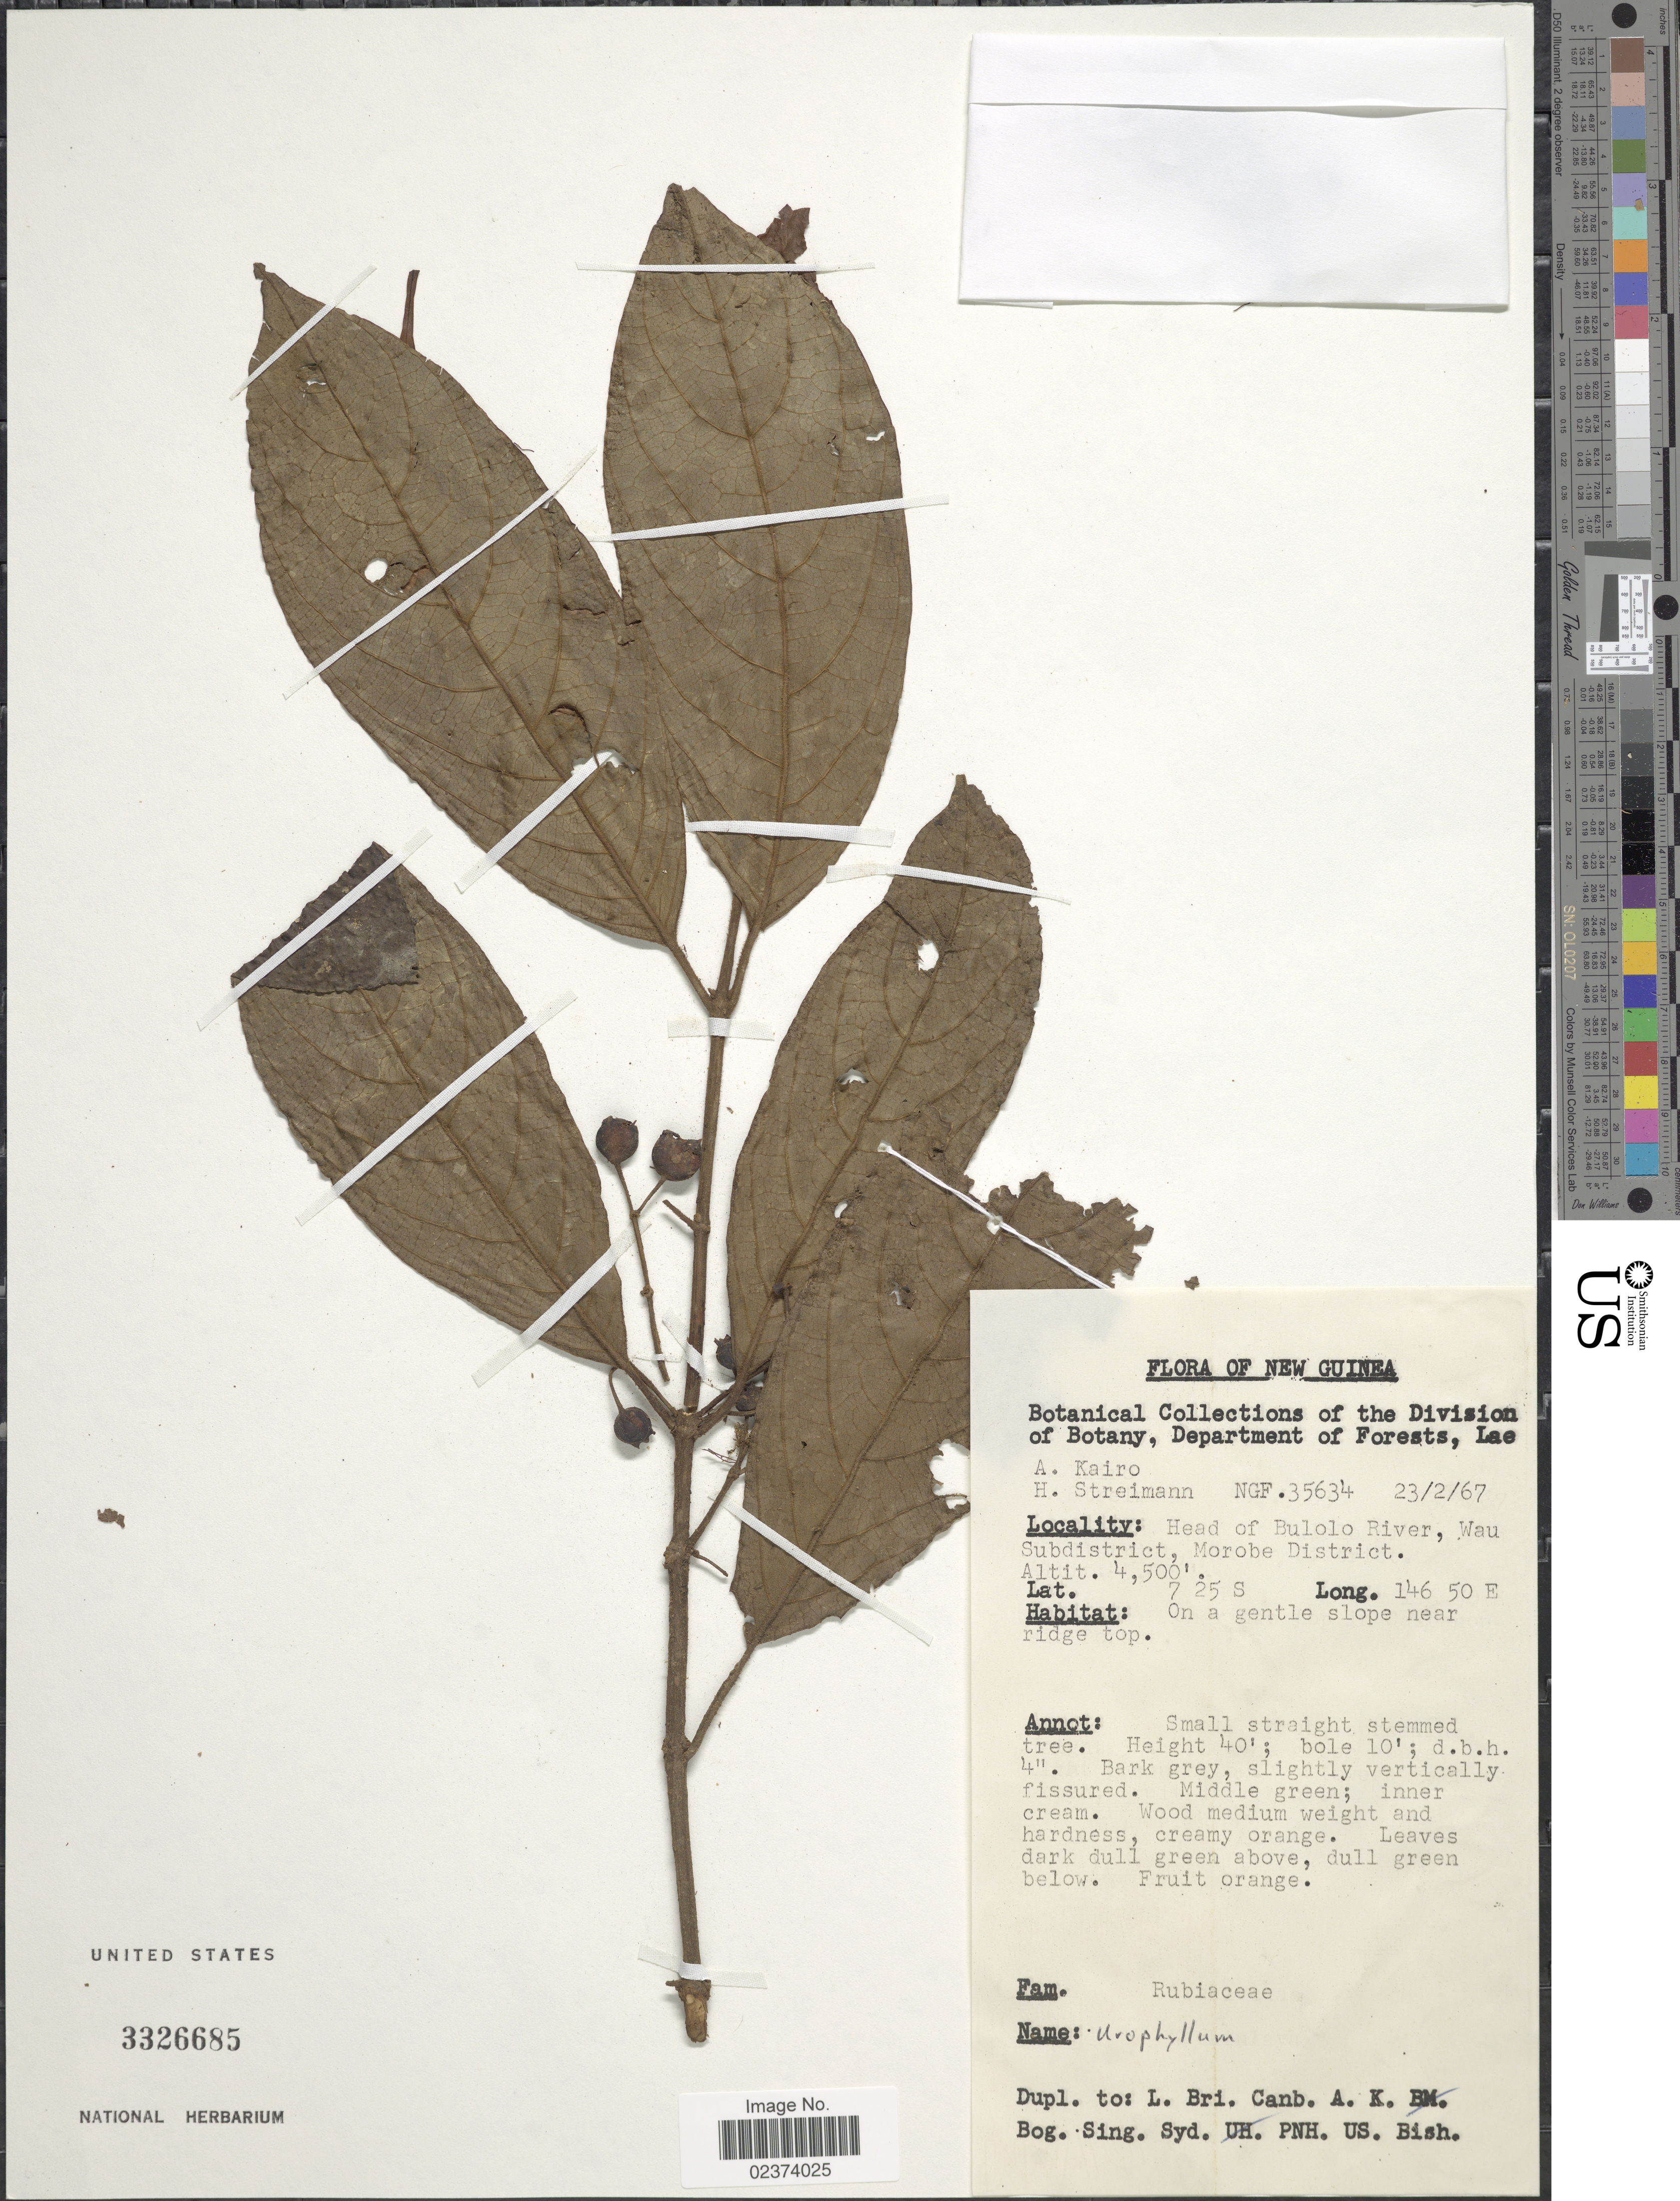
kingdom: Plantae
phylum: Tracheophyta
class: Magnoliopsida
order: Gentianales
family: Rubiaceae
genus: Urophyllum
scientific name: Urophyllum sp.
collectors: A. Kairo & H. Streiman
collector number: NGF35634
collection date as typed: Transcribed d/m/y: 23/2/67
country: Papua New Guinea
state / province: Morobe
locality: Head of Bulolo River, Wau Subdistrict, Morobe District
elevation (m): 1372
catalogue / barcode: US 3326685